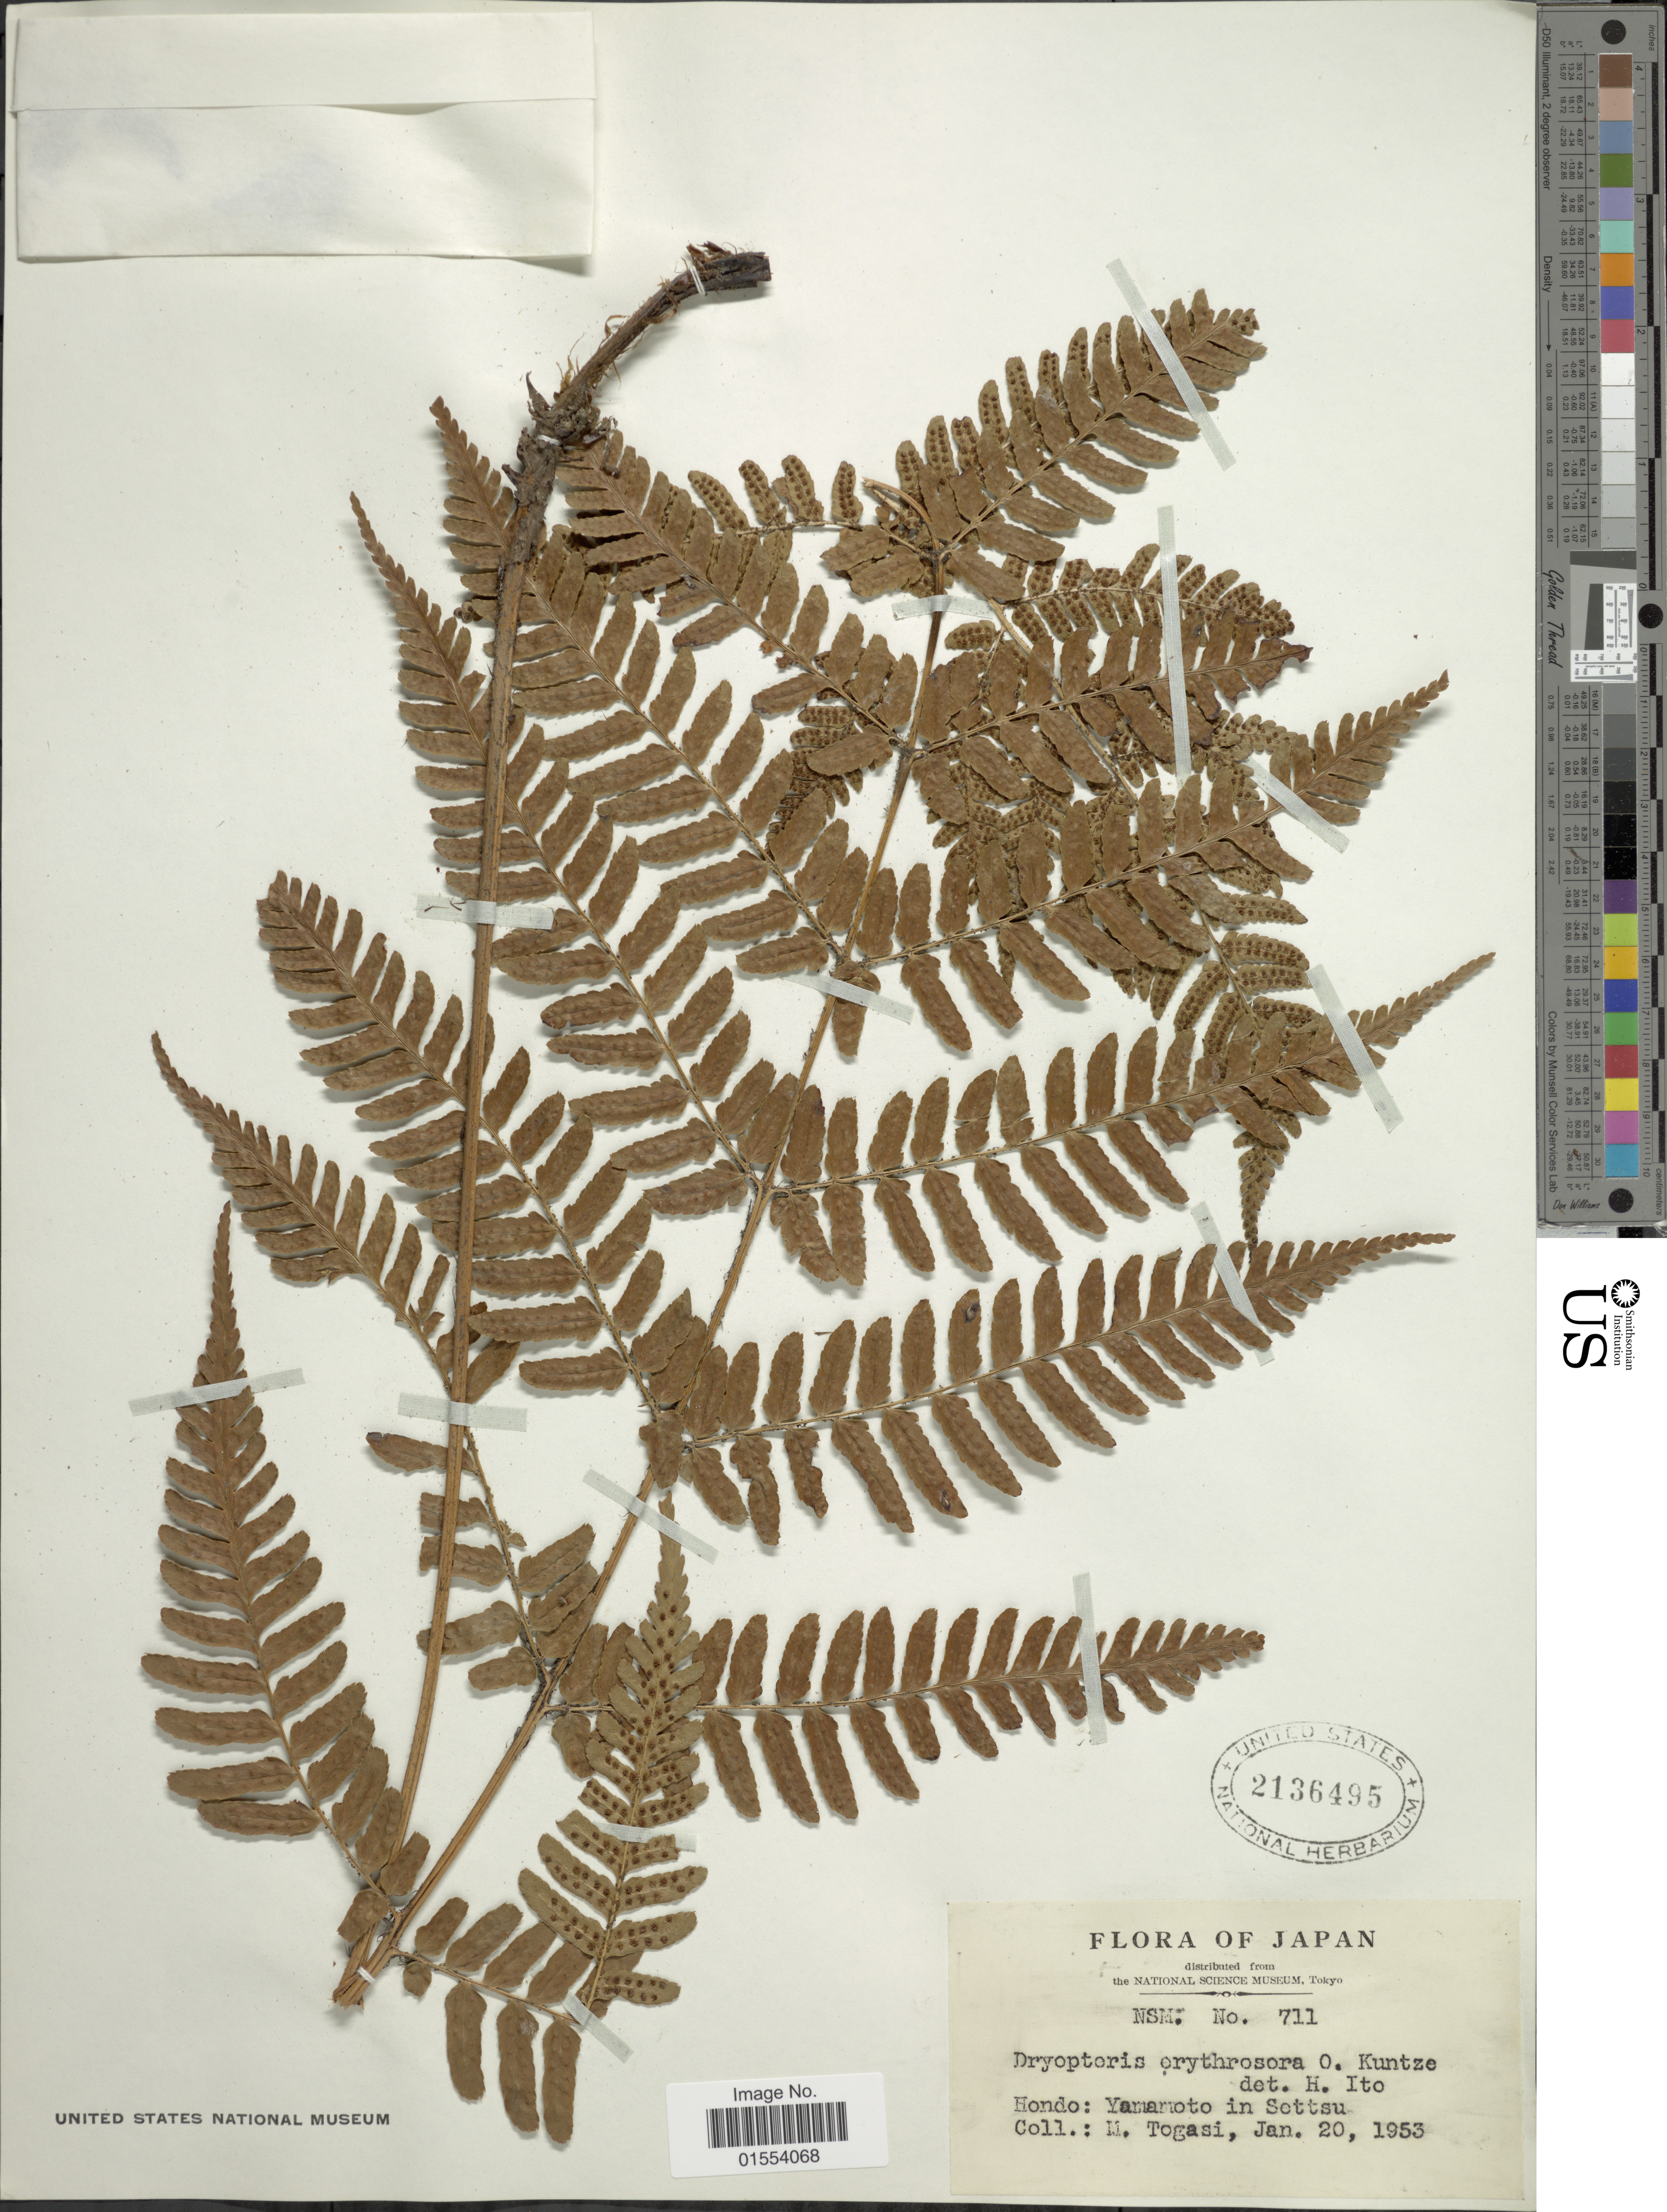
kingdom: Plantae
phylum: Tracheophyta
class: Polypodiopsida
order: Polypodiales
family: Dryopteridaceae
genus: Dryopteris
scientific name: Dryopteris erythrosora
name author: (D.C. Eaton) Kuntze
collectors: M. Togasi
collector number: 711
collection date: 1953-01-20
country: Japan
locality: Japan. Hondo: Yamamoto in Settsu.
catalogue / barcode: US 2136495